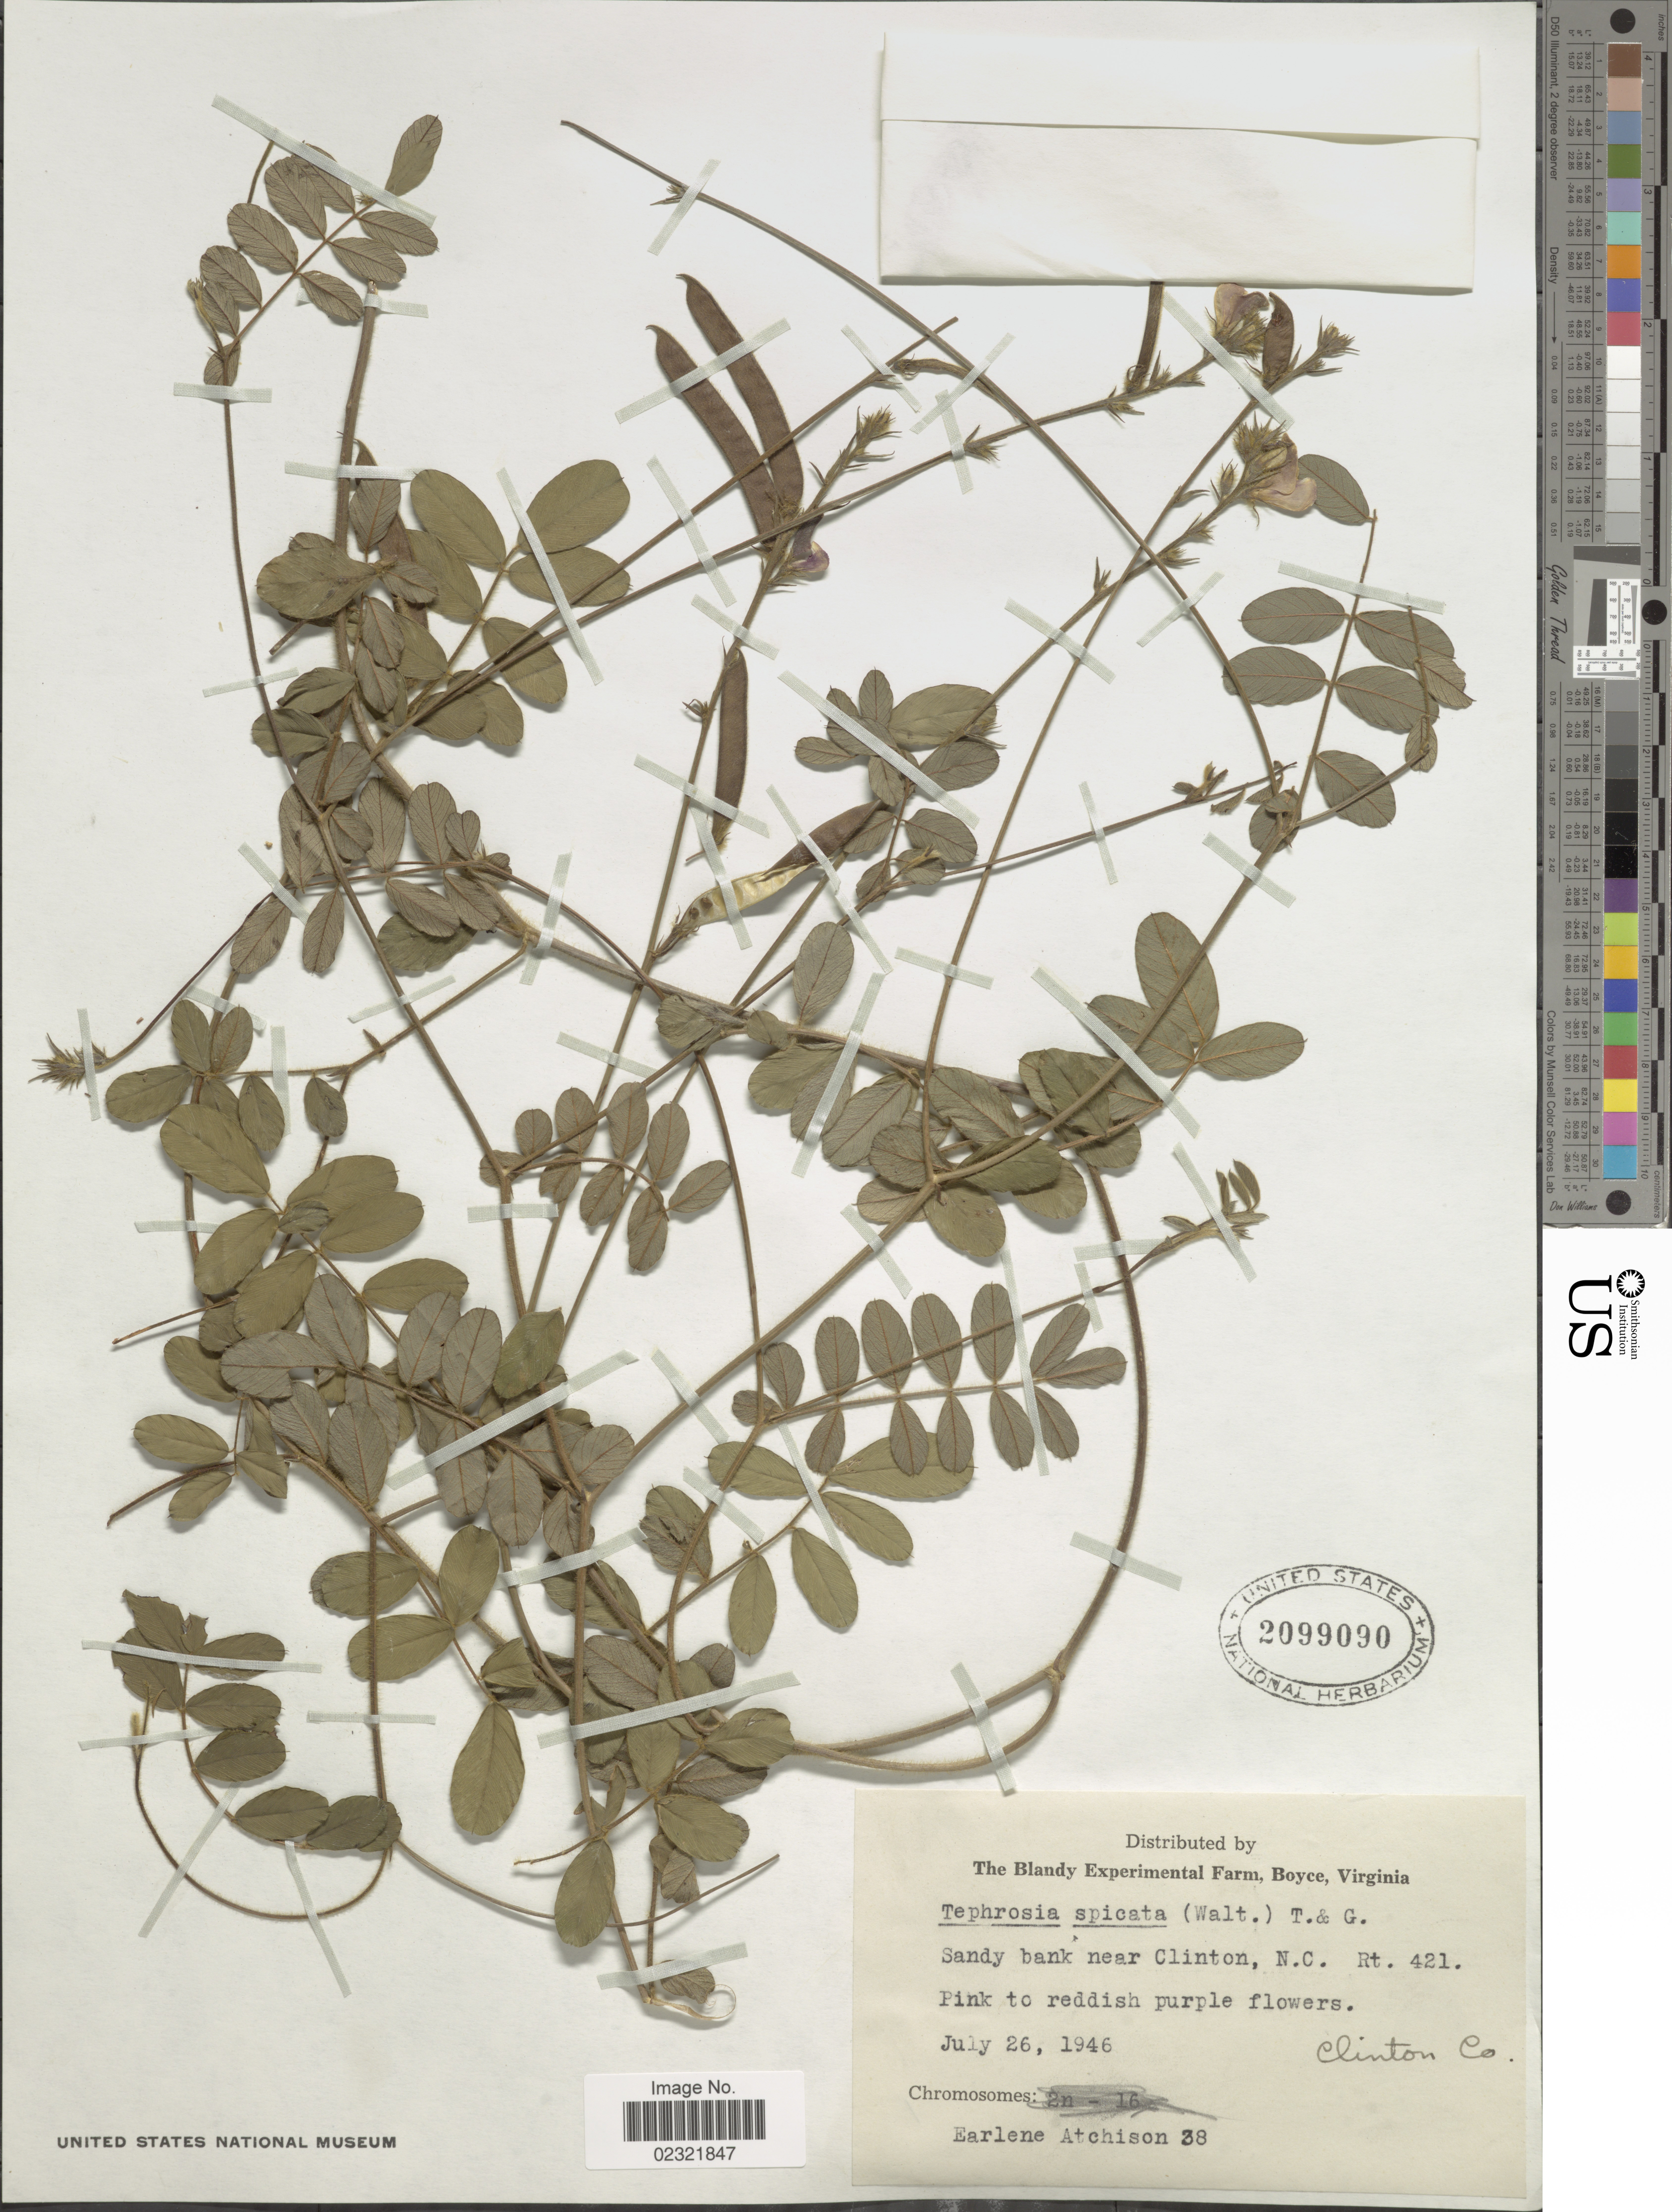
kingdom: Plantae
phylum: Tracheophyta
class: Magnoliopsida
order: Fabales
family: Fabaceae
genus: Tephrosia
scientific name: Tephrosia spicata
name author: (Walter) Torr. & A. Gray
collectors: E. Atchison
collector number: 38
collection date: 1946-07-26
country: United States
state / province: North Carolina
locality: The Blandy Experimental Farm, Boyce, Sandy bank near Clinton, Clinton co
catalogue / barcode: US 2099090